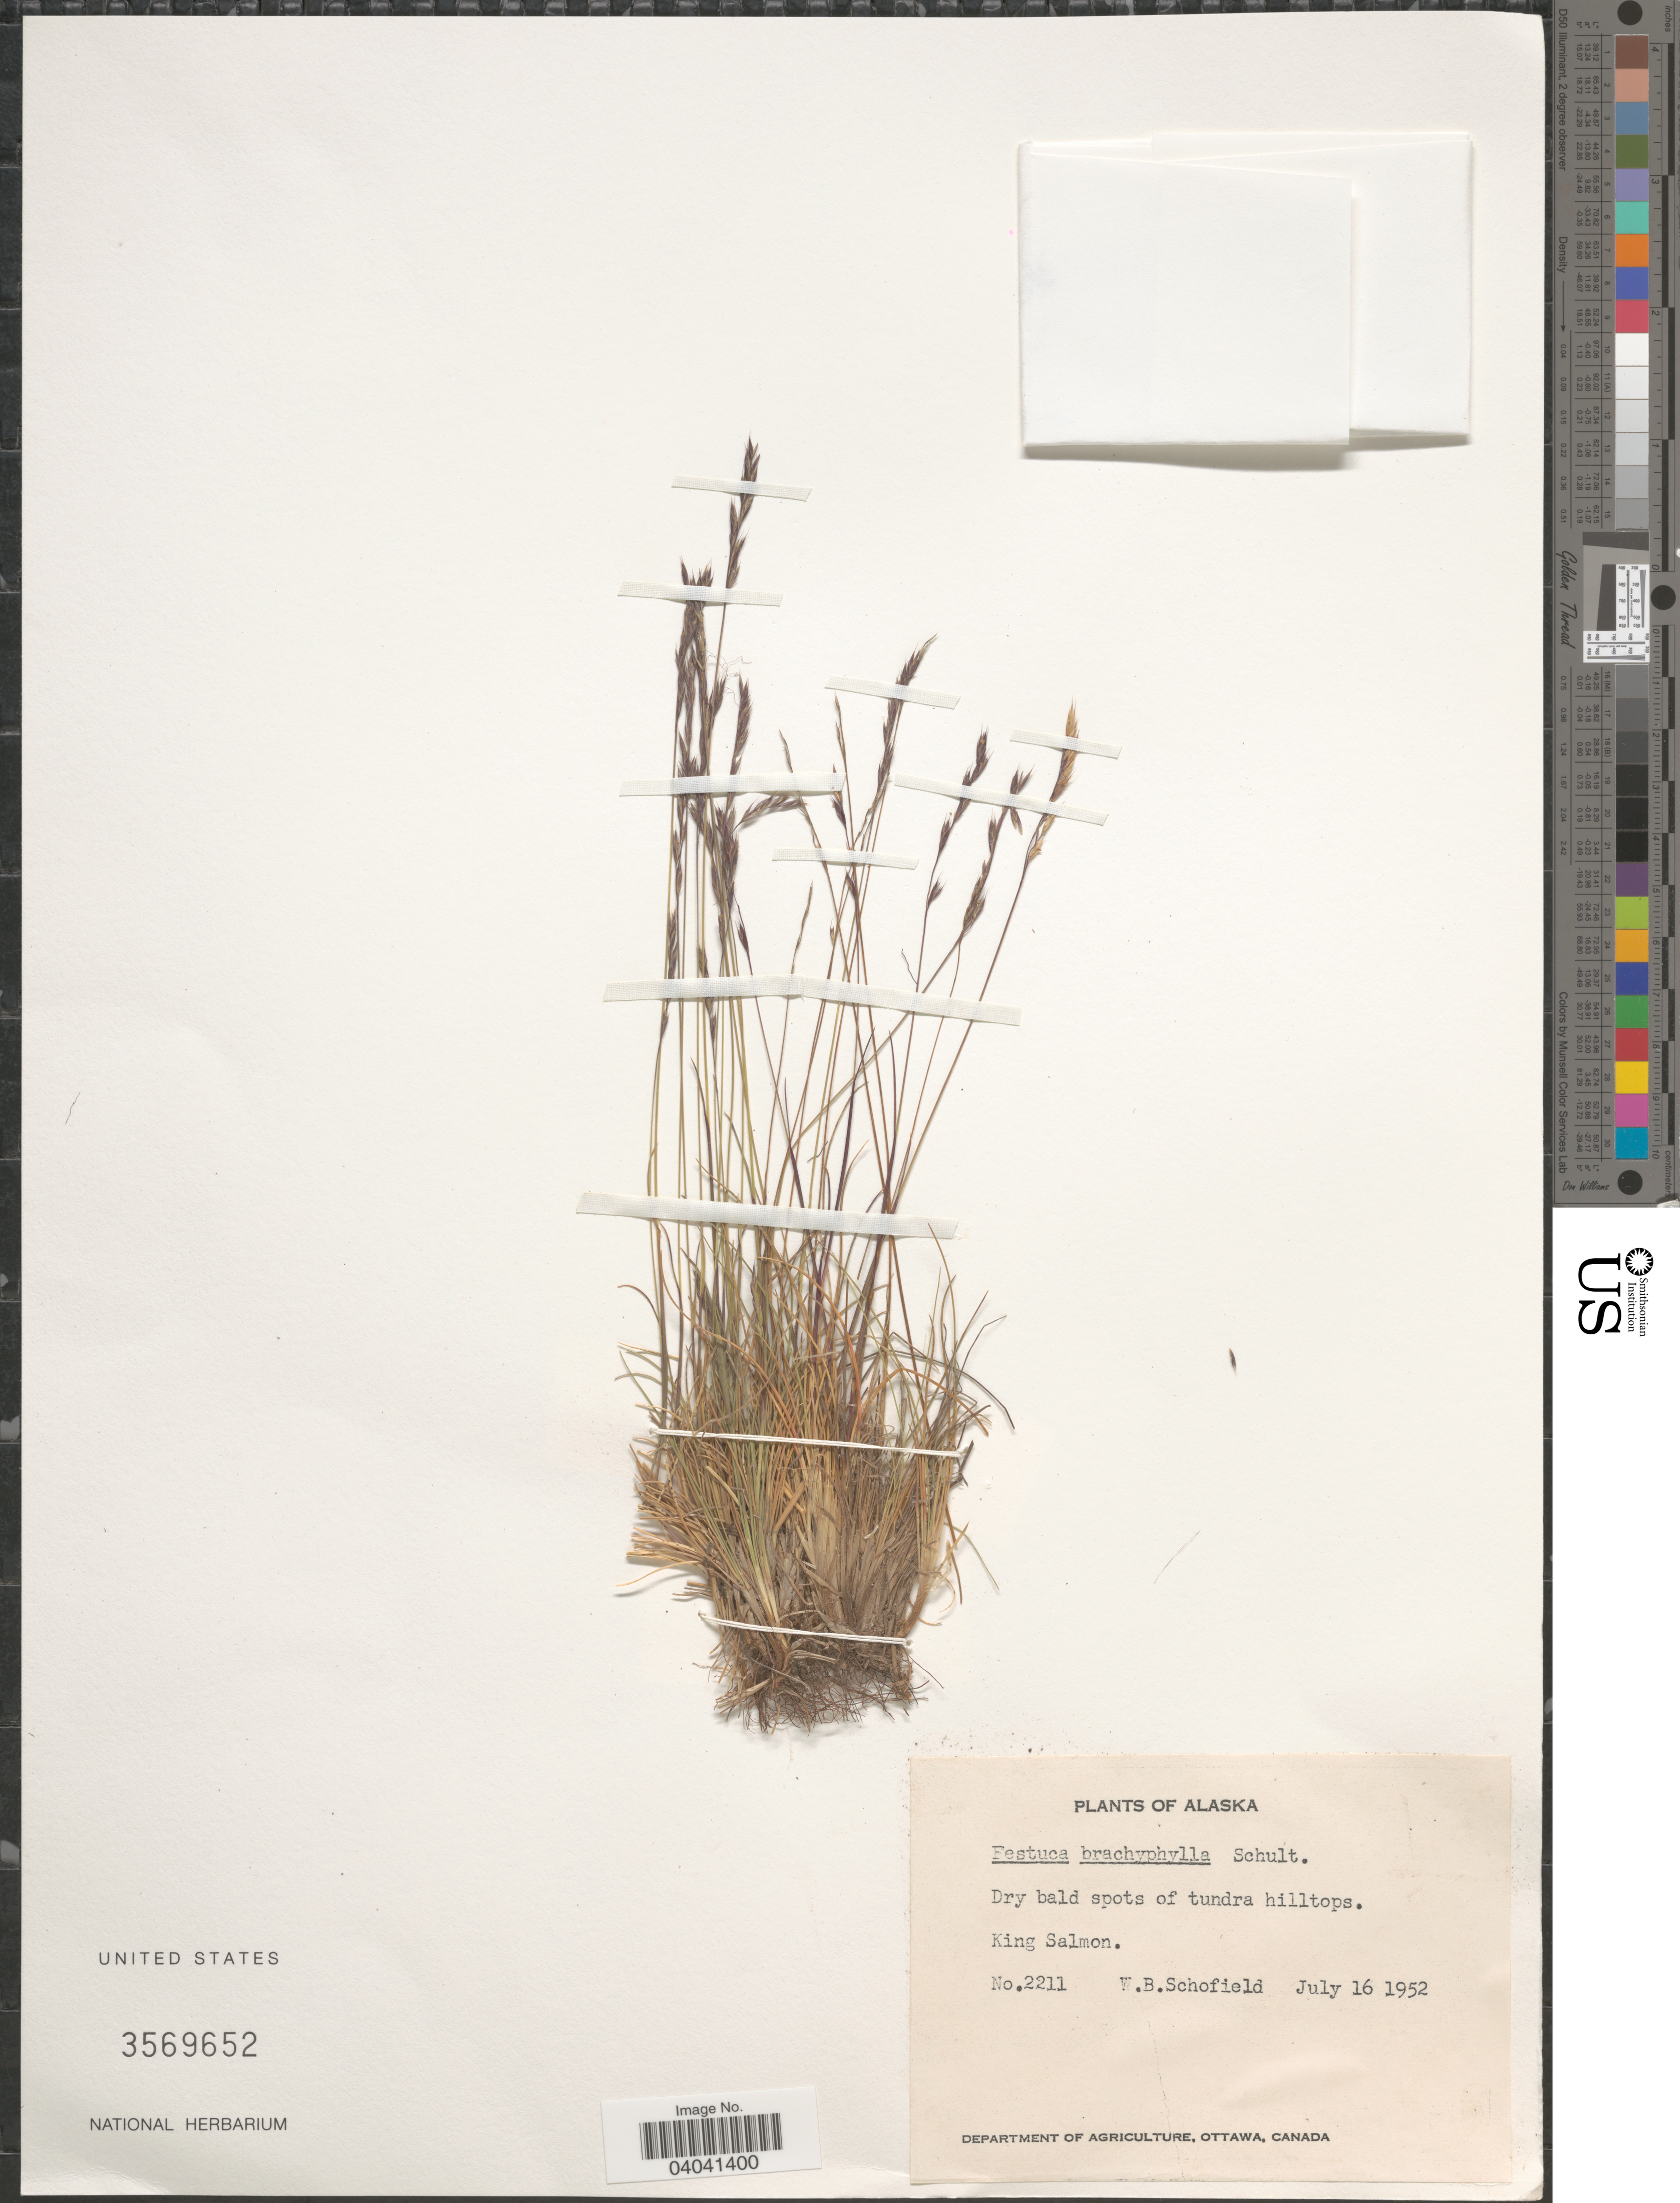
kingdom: Plantae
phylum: Tracheophyta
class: Liliopsida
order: Poales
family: Poaceae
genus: Festuca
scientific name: Festuca brachyphylla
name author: Schult. & Schult. f.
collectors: W. Schofield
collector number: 2211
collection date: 1952-07-16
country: United States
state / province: Alaska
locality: King Salmon.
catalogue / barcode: US 3569652